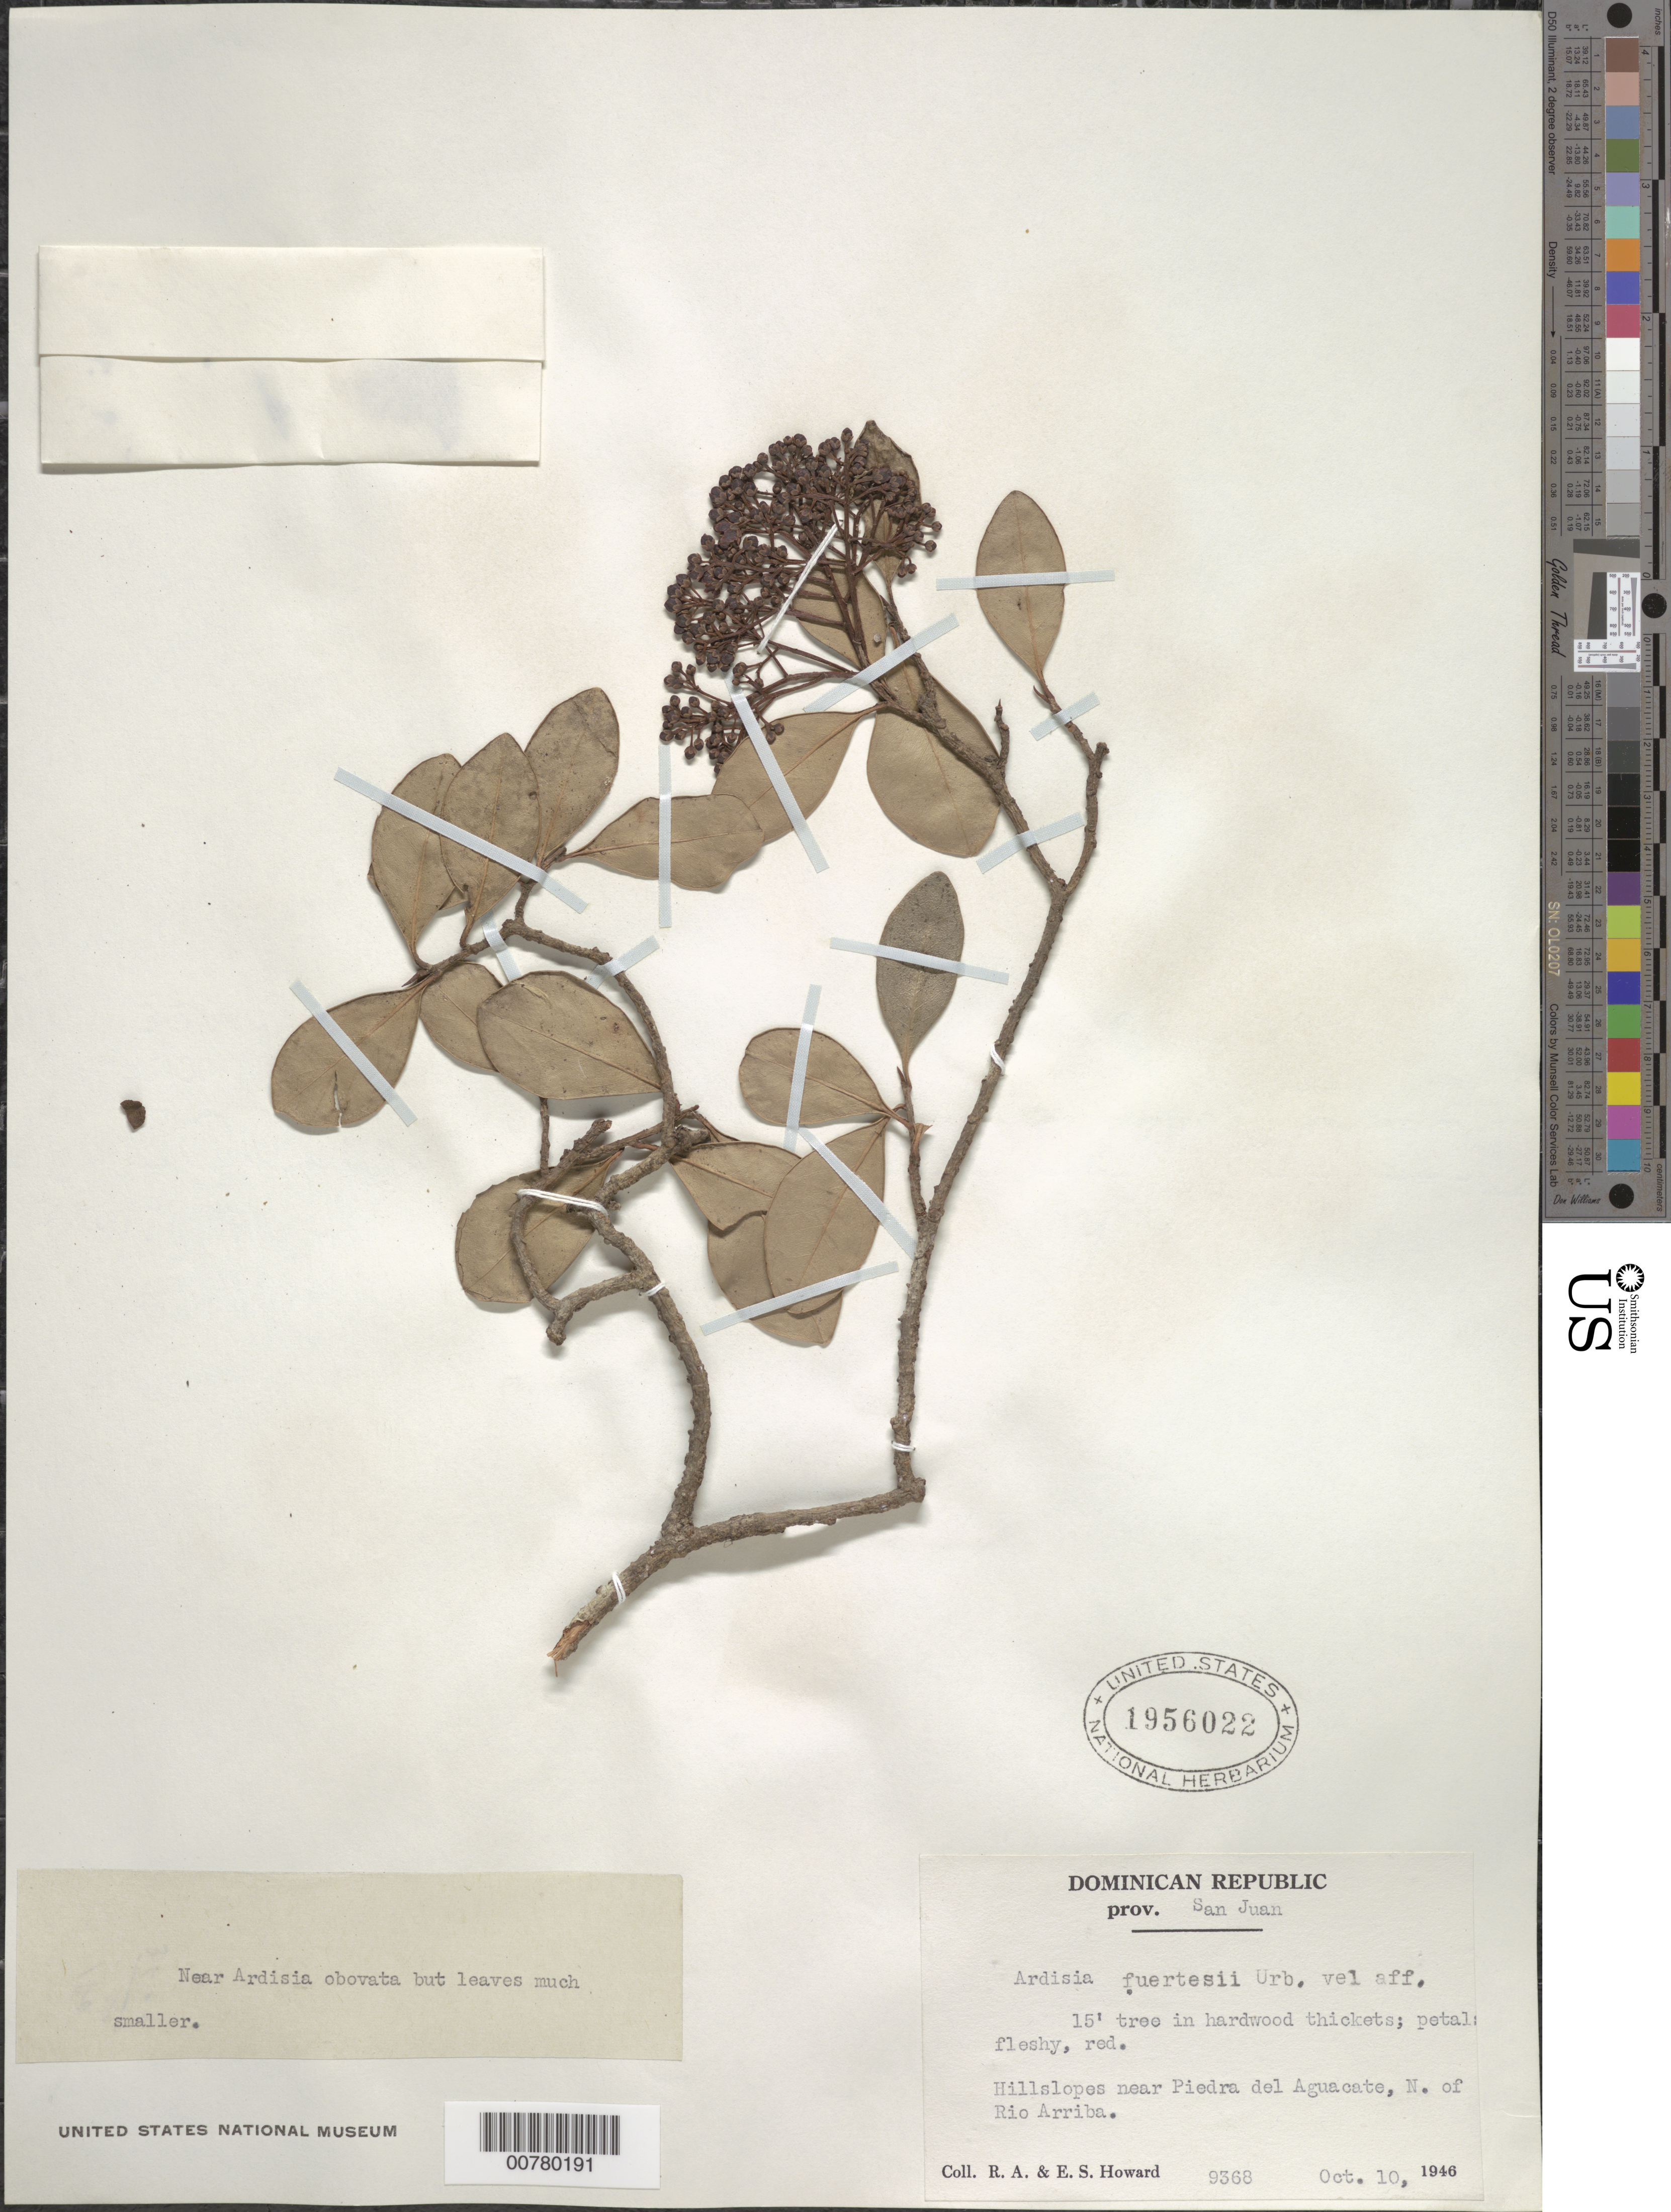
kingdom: Plantae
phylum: Tracheophyta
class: Magnoliopsida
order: Ericales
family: Primulaceae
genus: Ardisia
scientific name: Ardisia fuertesii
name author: Urb.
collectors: R. A. Howard & E. S. Howard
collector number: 9368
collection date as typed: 10 Oct 1946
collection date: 1946-10-10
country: Dominican Republic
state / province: San Juan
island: Hispaniola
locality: Hillslopes near Piedra del Aguacate, N. of Rio Arriba.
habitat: In hardwood thickets.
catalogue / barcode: US 1956022